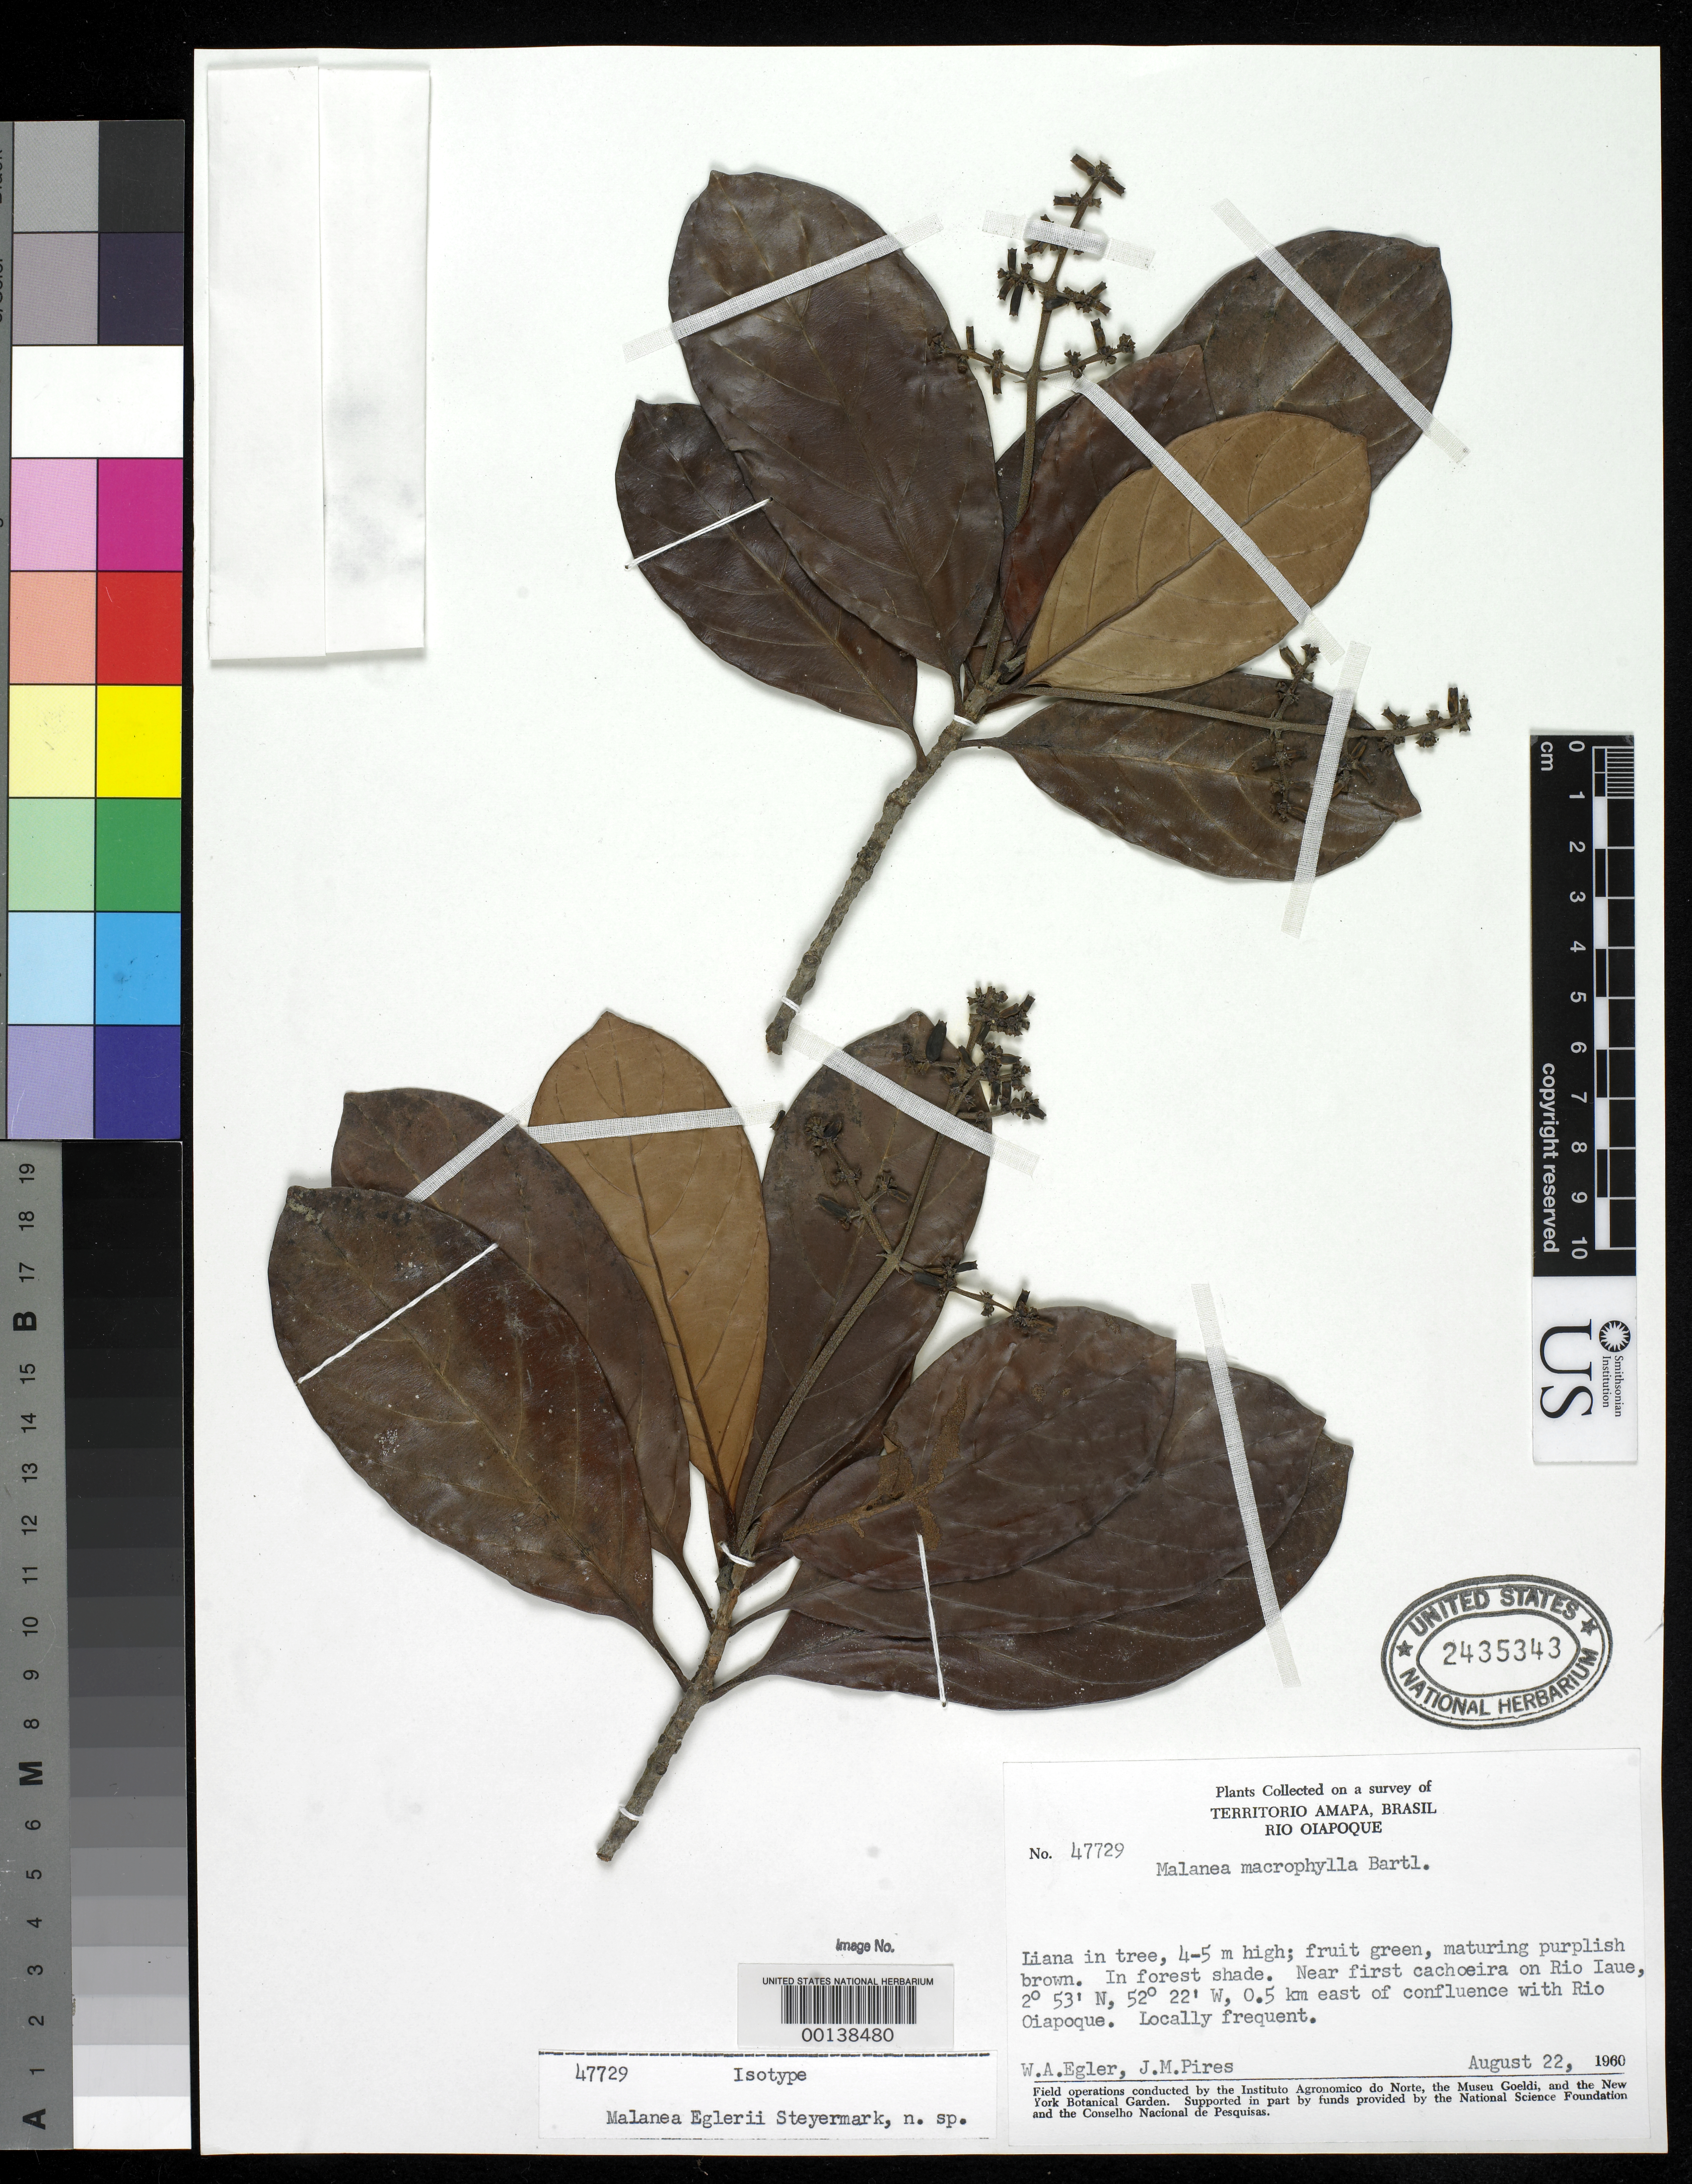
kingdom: Plantae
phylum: Tracheophyta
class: Magnoliopsida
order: Gentianales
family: Rubiaceae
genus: Malanea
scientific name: Malanea egleri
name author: Steyerm.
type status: Isotype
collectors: W. A. Egler & J. M. Pires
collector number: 47729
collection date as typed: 22 Aug 1960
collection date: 1960-08-22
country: Brazil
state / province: Amapá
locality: Rio Iaue.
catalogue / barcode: US 2435343